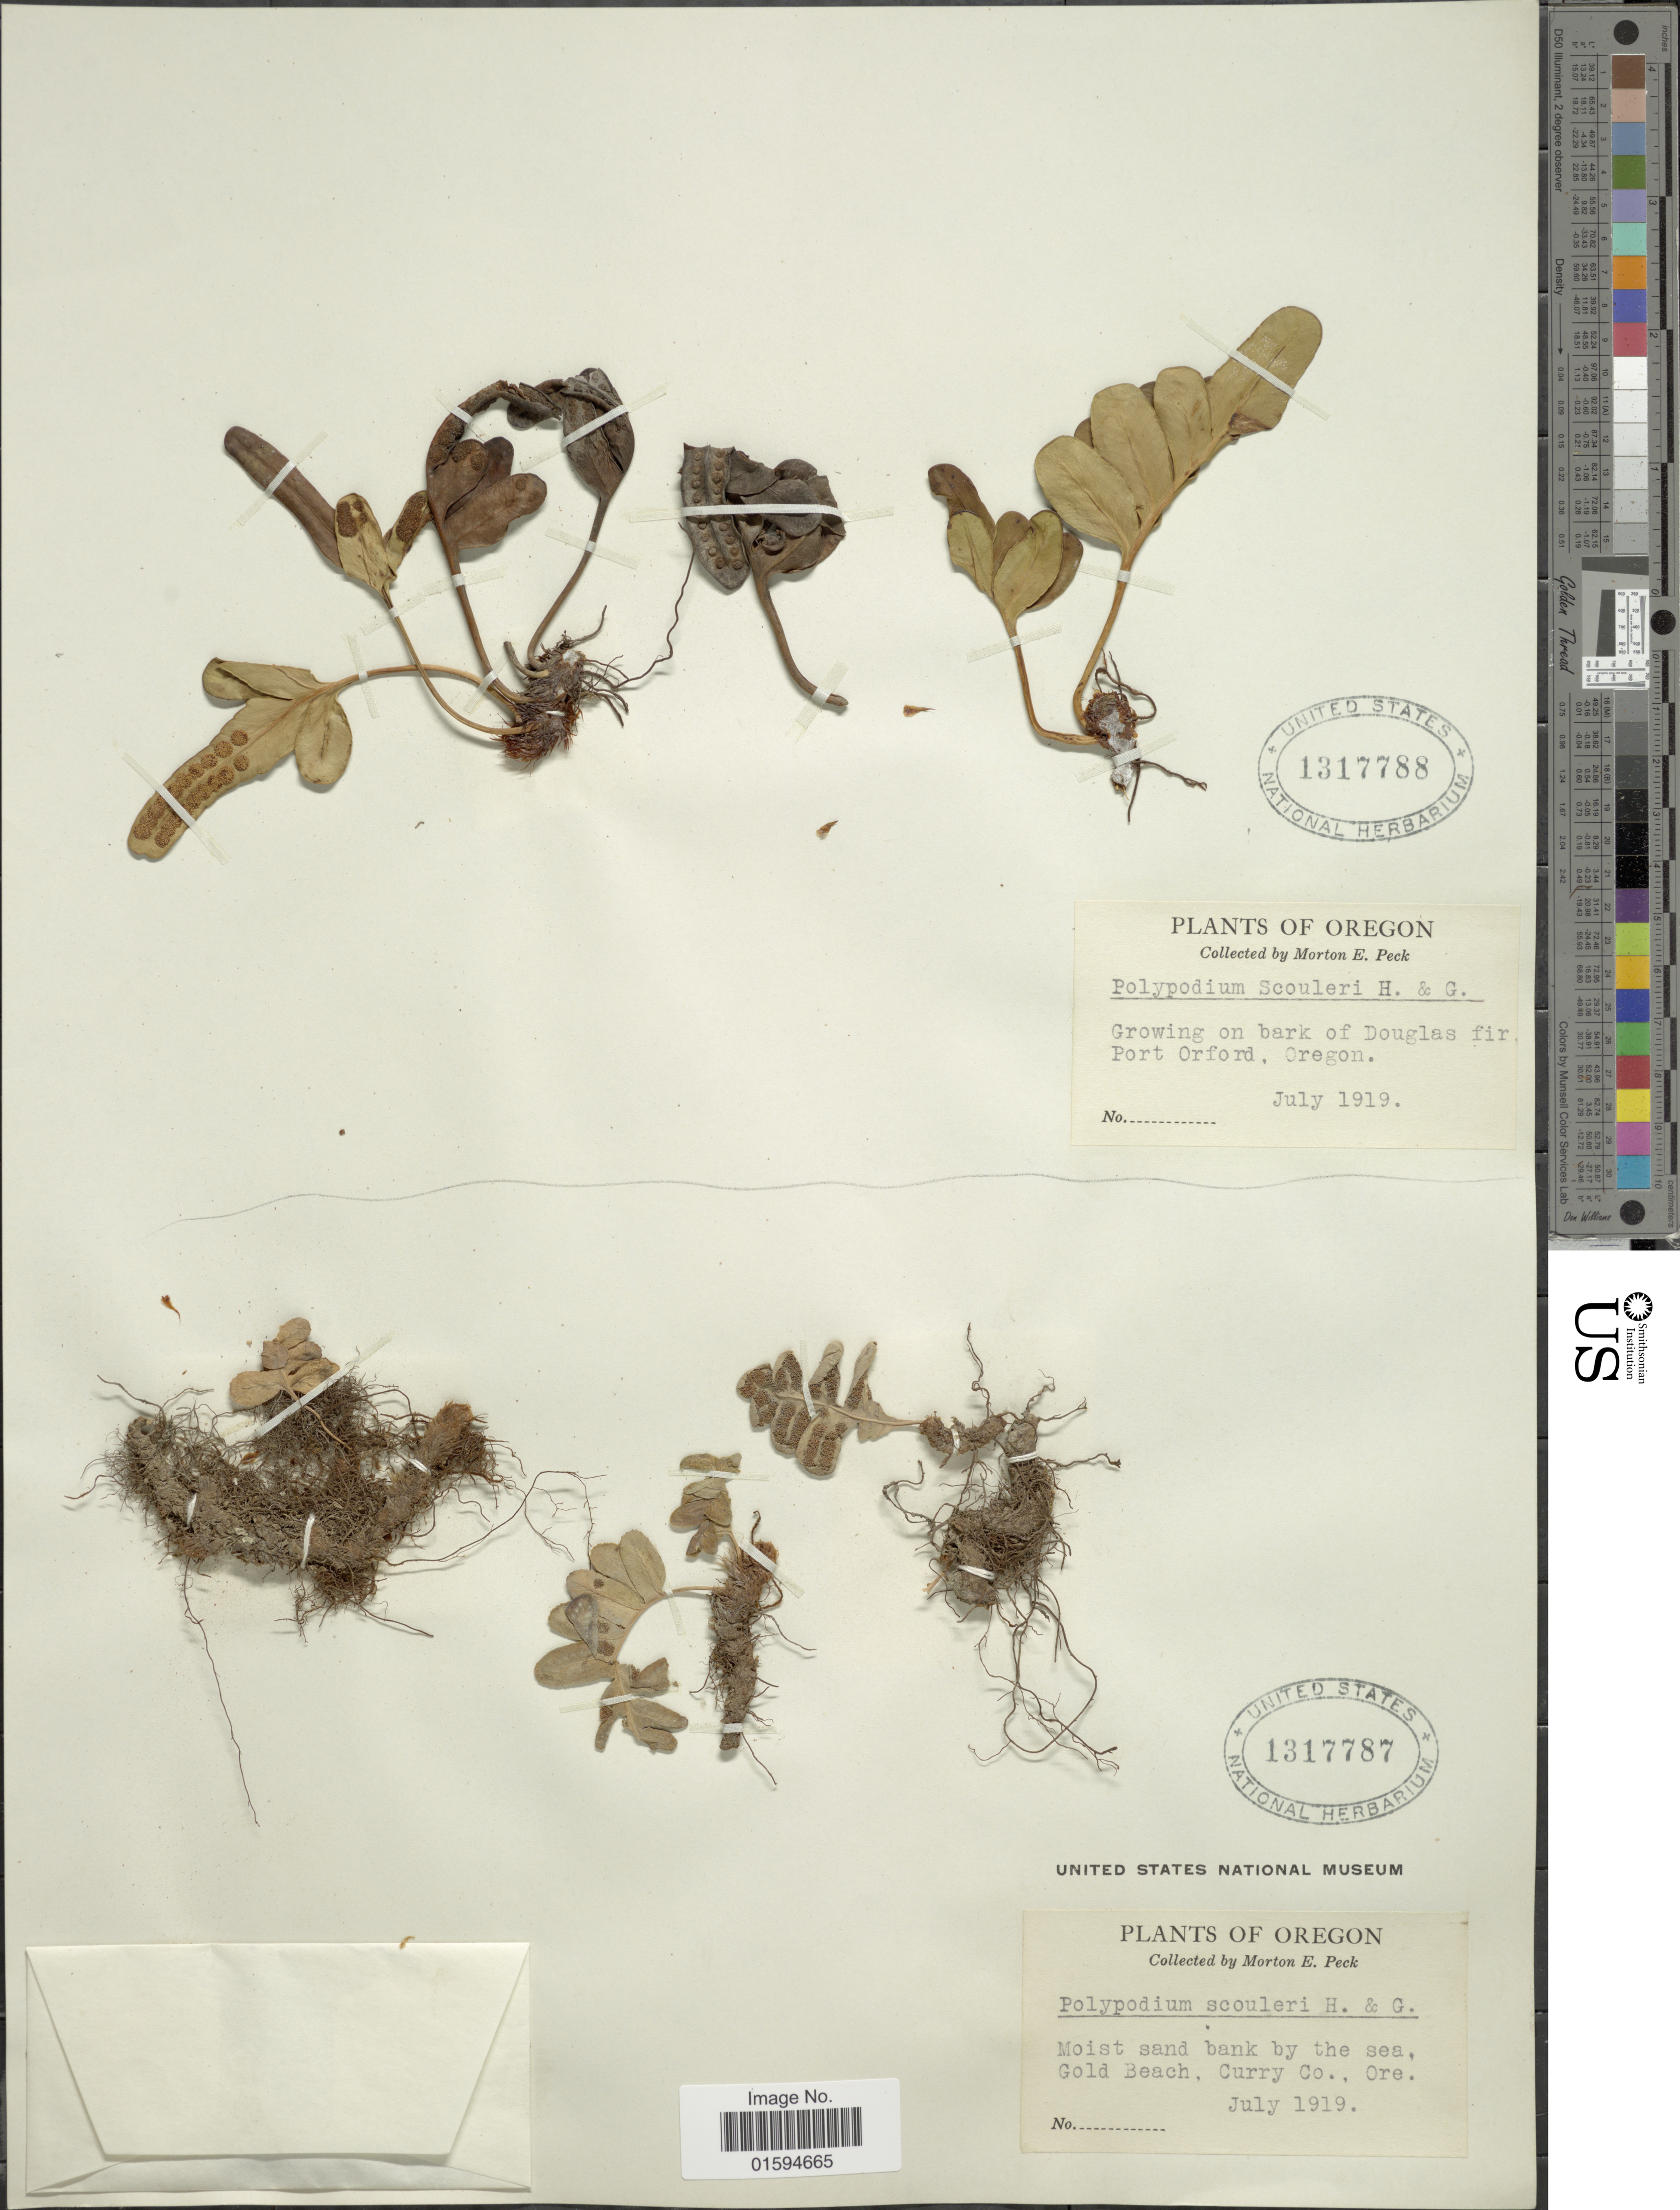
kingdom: Plantae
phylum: Tracheophyta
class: Polypodiopsida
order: Polypodiales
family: Polypodiaceae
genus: Polypodium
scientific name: Polypodium scouleri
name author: Hook. & Grev.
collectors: M. E. Peck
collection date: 1919-07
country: United States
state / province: Oregon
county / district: Curry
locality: Oregon, Gold Beach, Curry Co.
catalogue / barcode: US 1317787